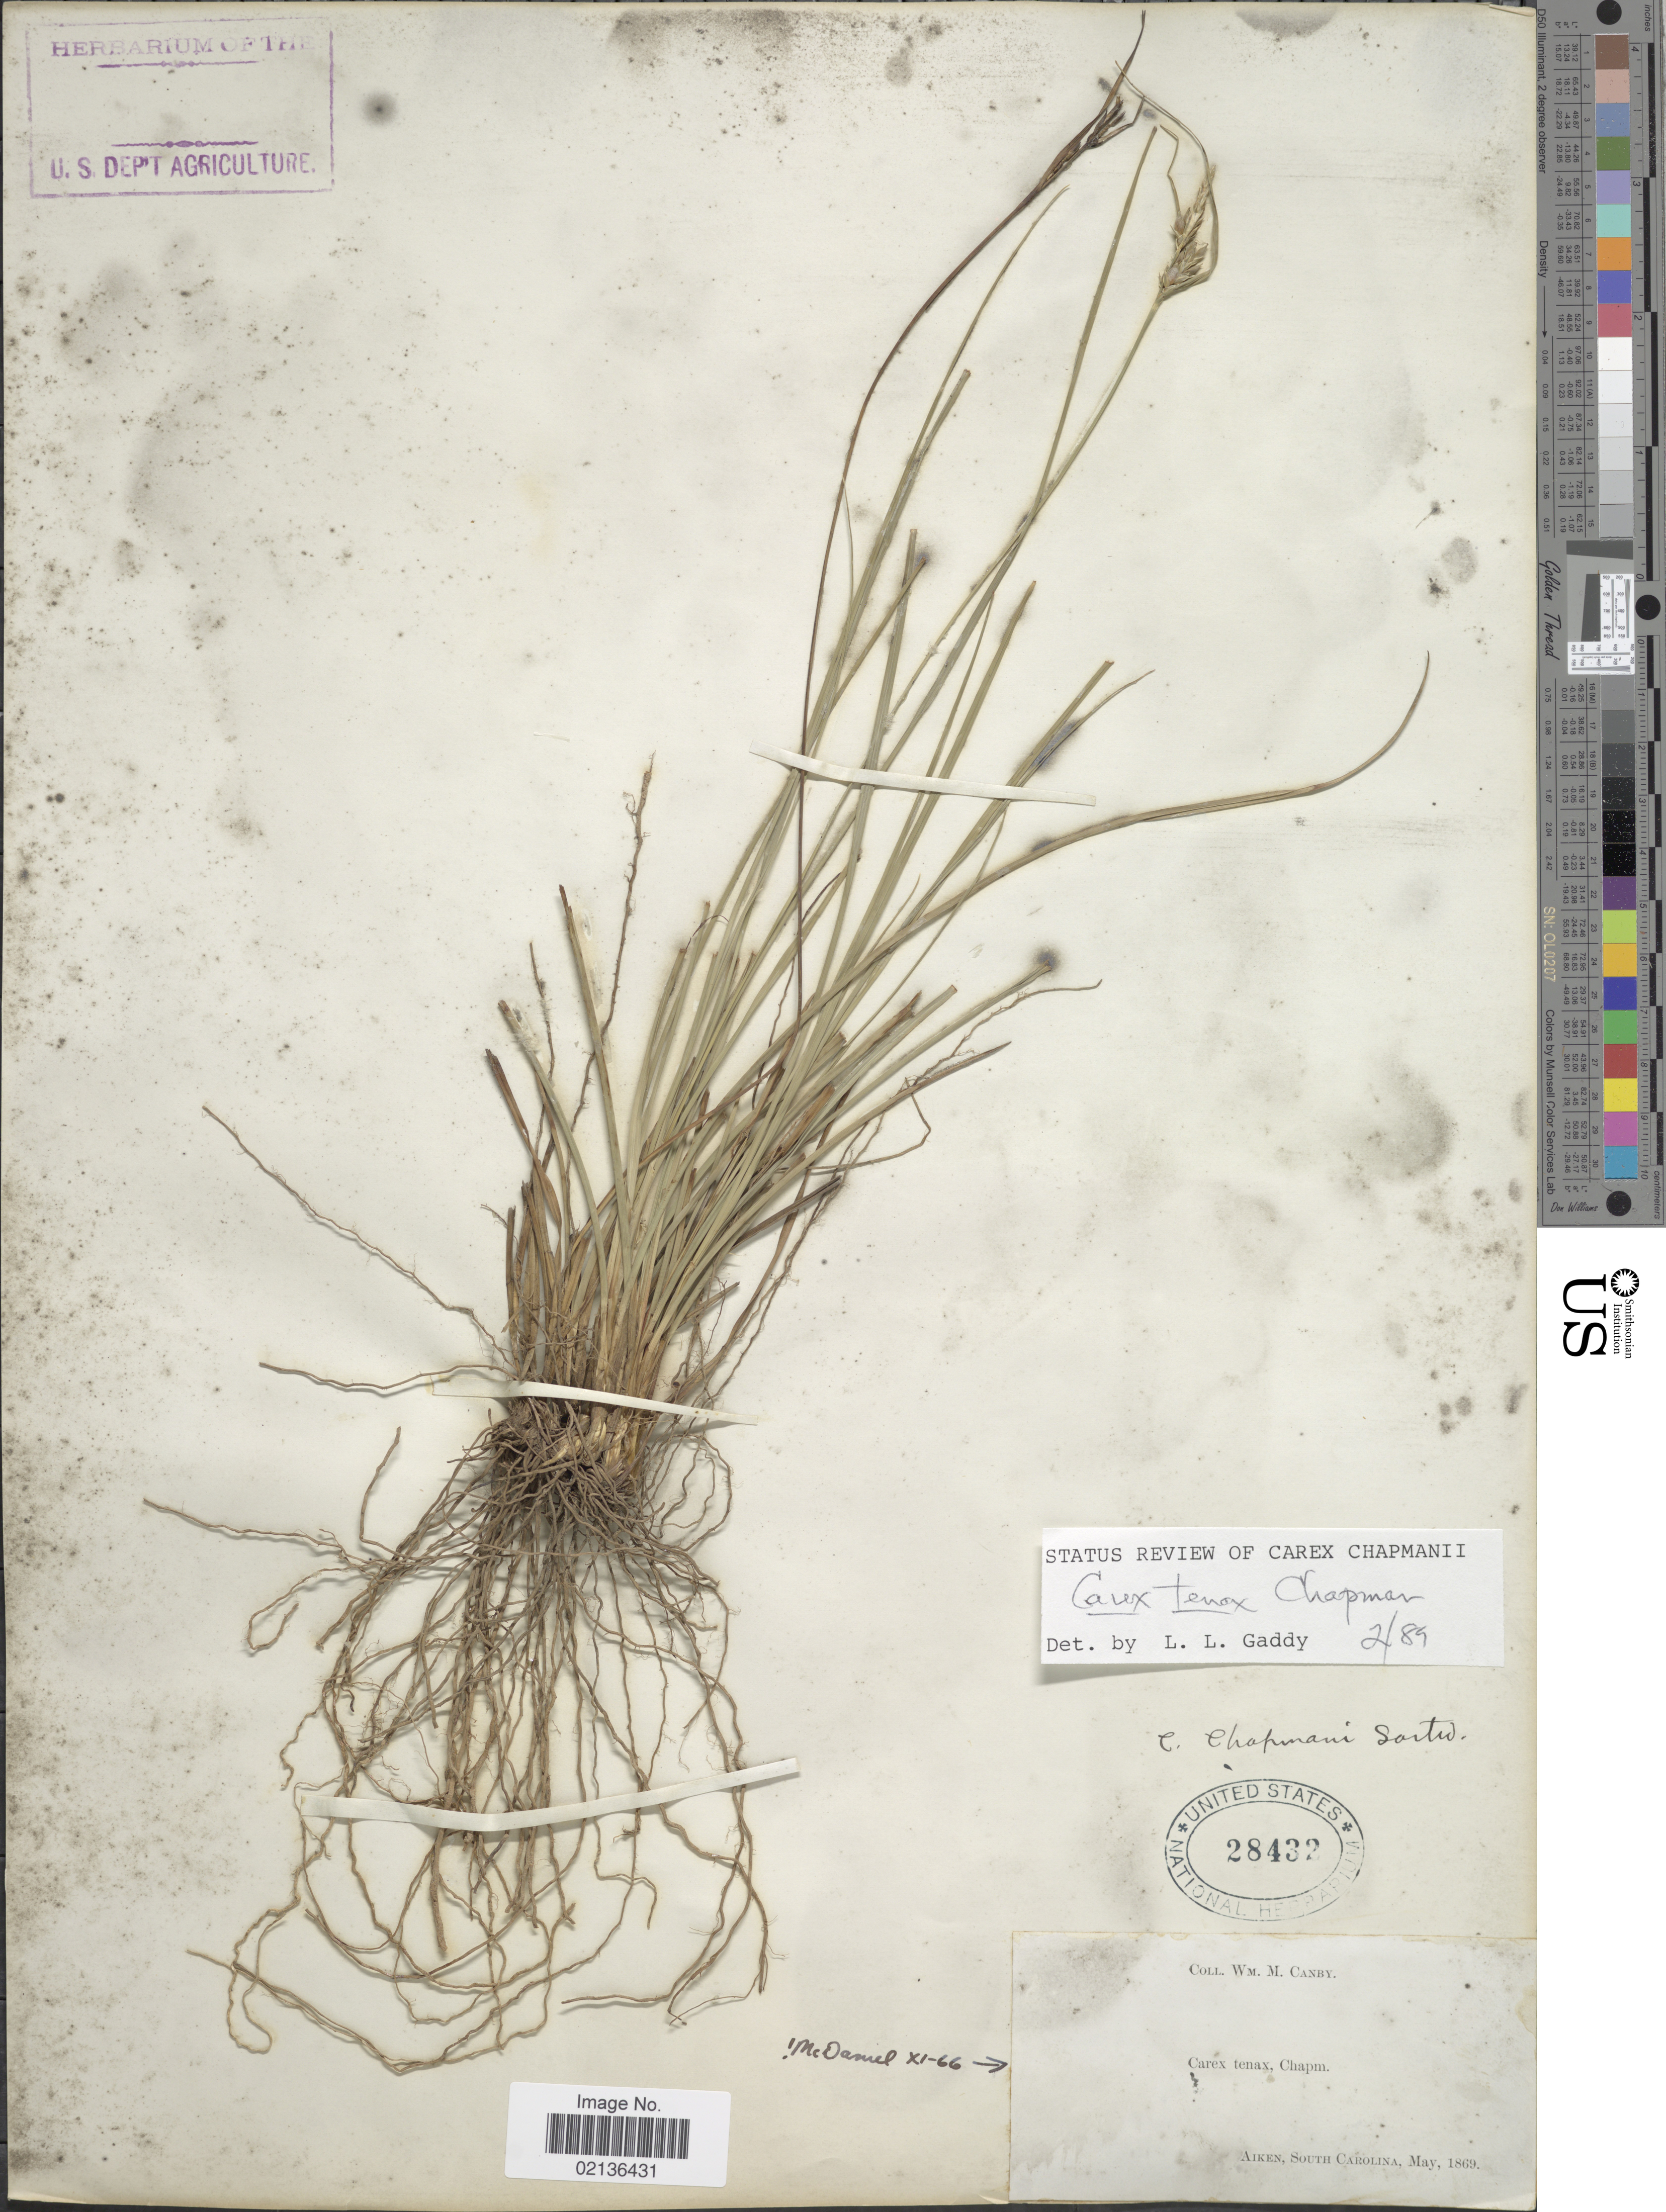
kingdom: Plantae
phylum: Tracheophyta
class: Liliopsida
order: Poales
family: Cyperaceae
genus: Carex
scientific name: Carex tenax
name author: Chapm. ex Dewey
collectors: W. M. Canby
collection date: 1869-05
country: United States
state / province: South Carolina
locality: Aiken, South Carolina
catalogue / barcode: US 28432